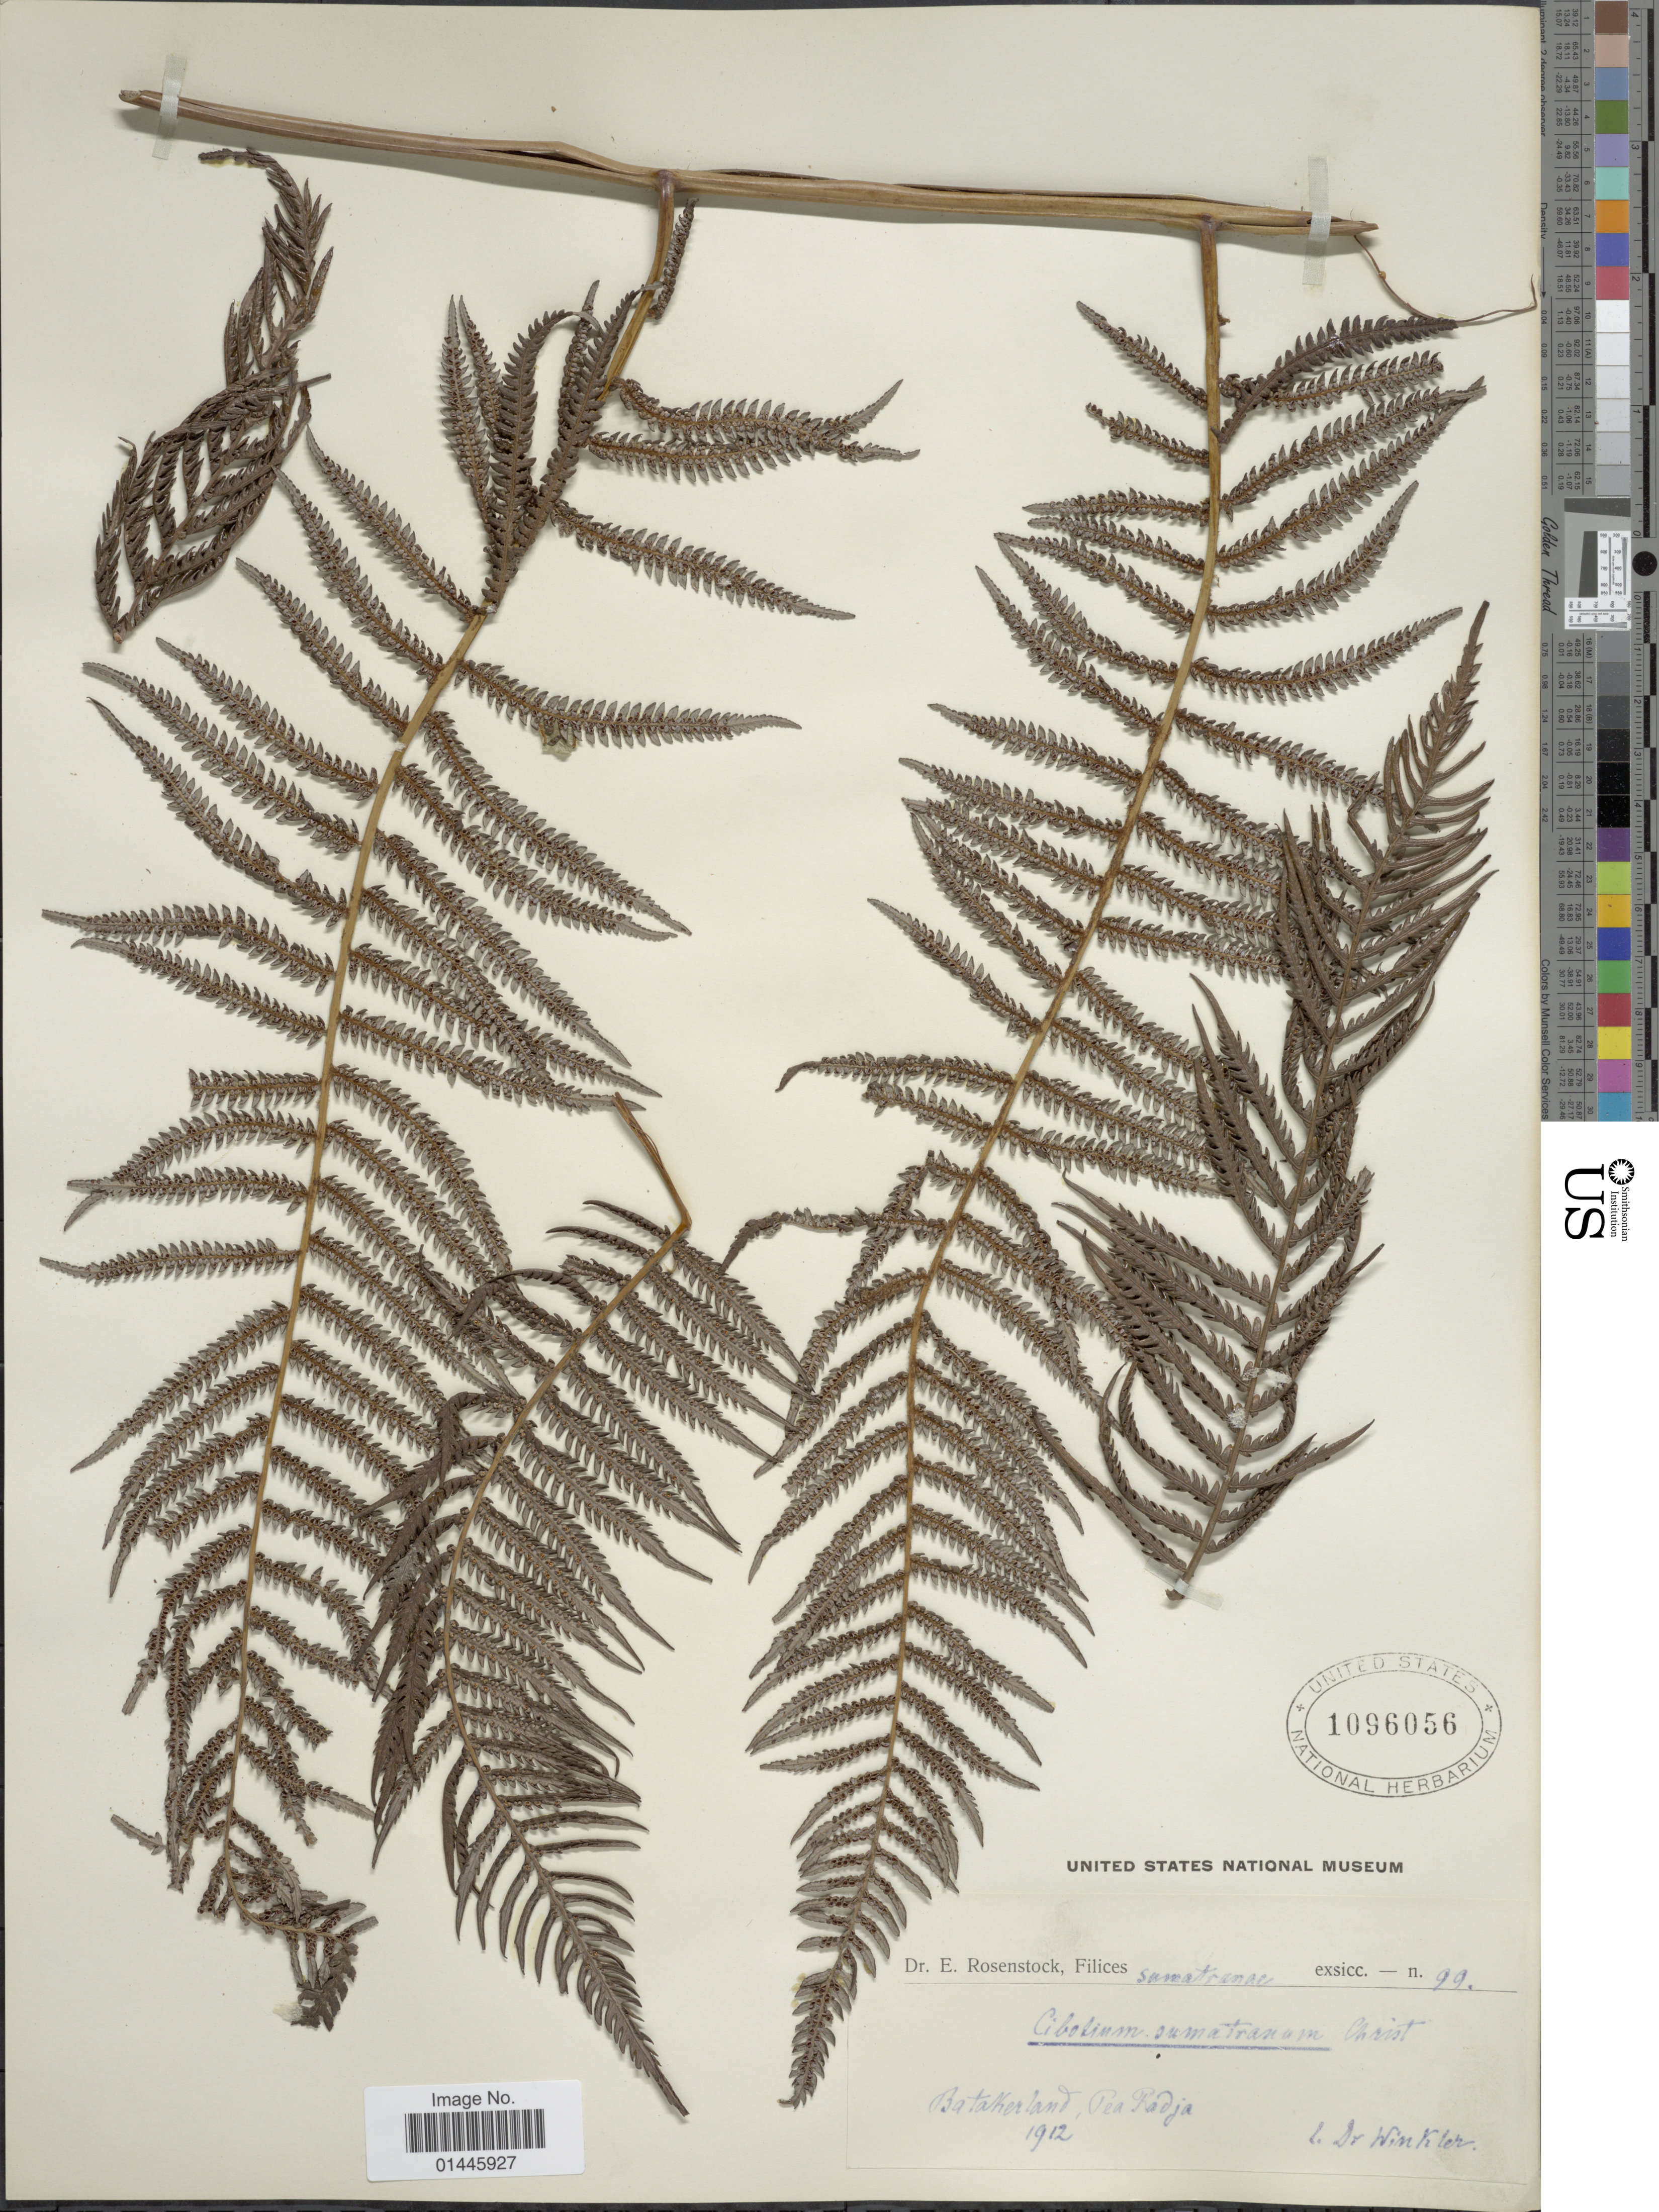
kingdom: Plantae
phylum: Tracheophyta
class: Polypodiopsida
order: Cyatheales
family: Cibotiaceae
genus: Cibotium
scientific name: Cibotium sumatranum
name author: Christ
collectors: -. Winkler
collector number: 99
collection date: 1912-06-12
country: Indonesia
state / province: Sumatra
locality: Sumatranae, Batakerland, Pea Radja.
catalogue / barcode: US 1096056